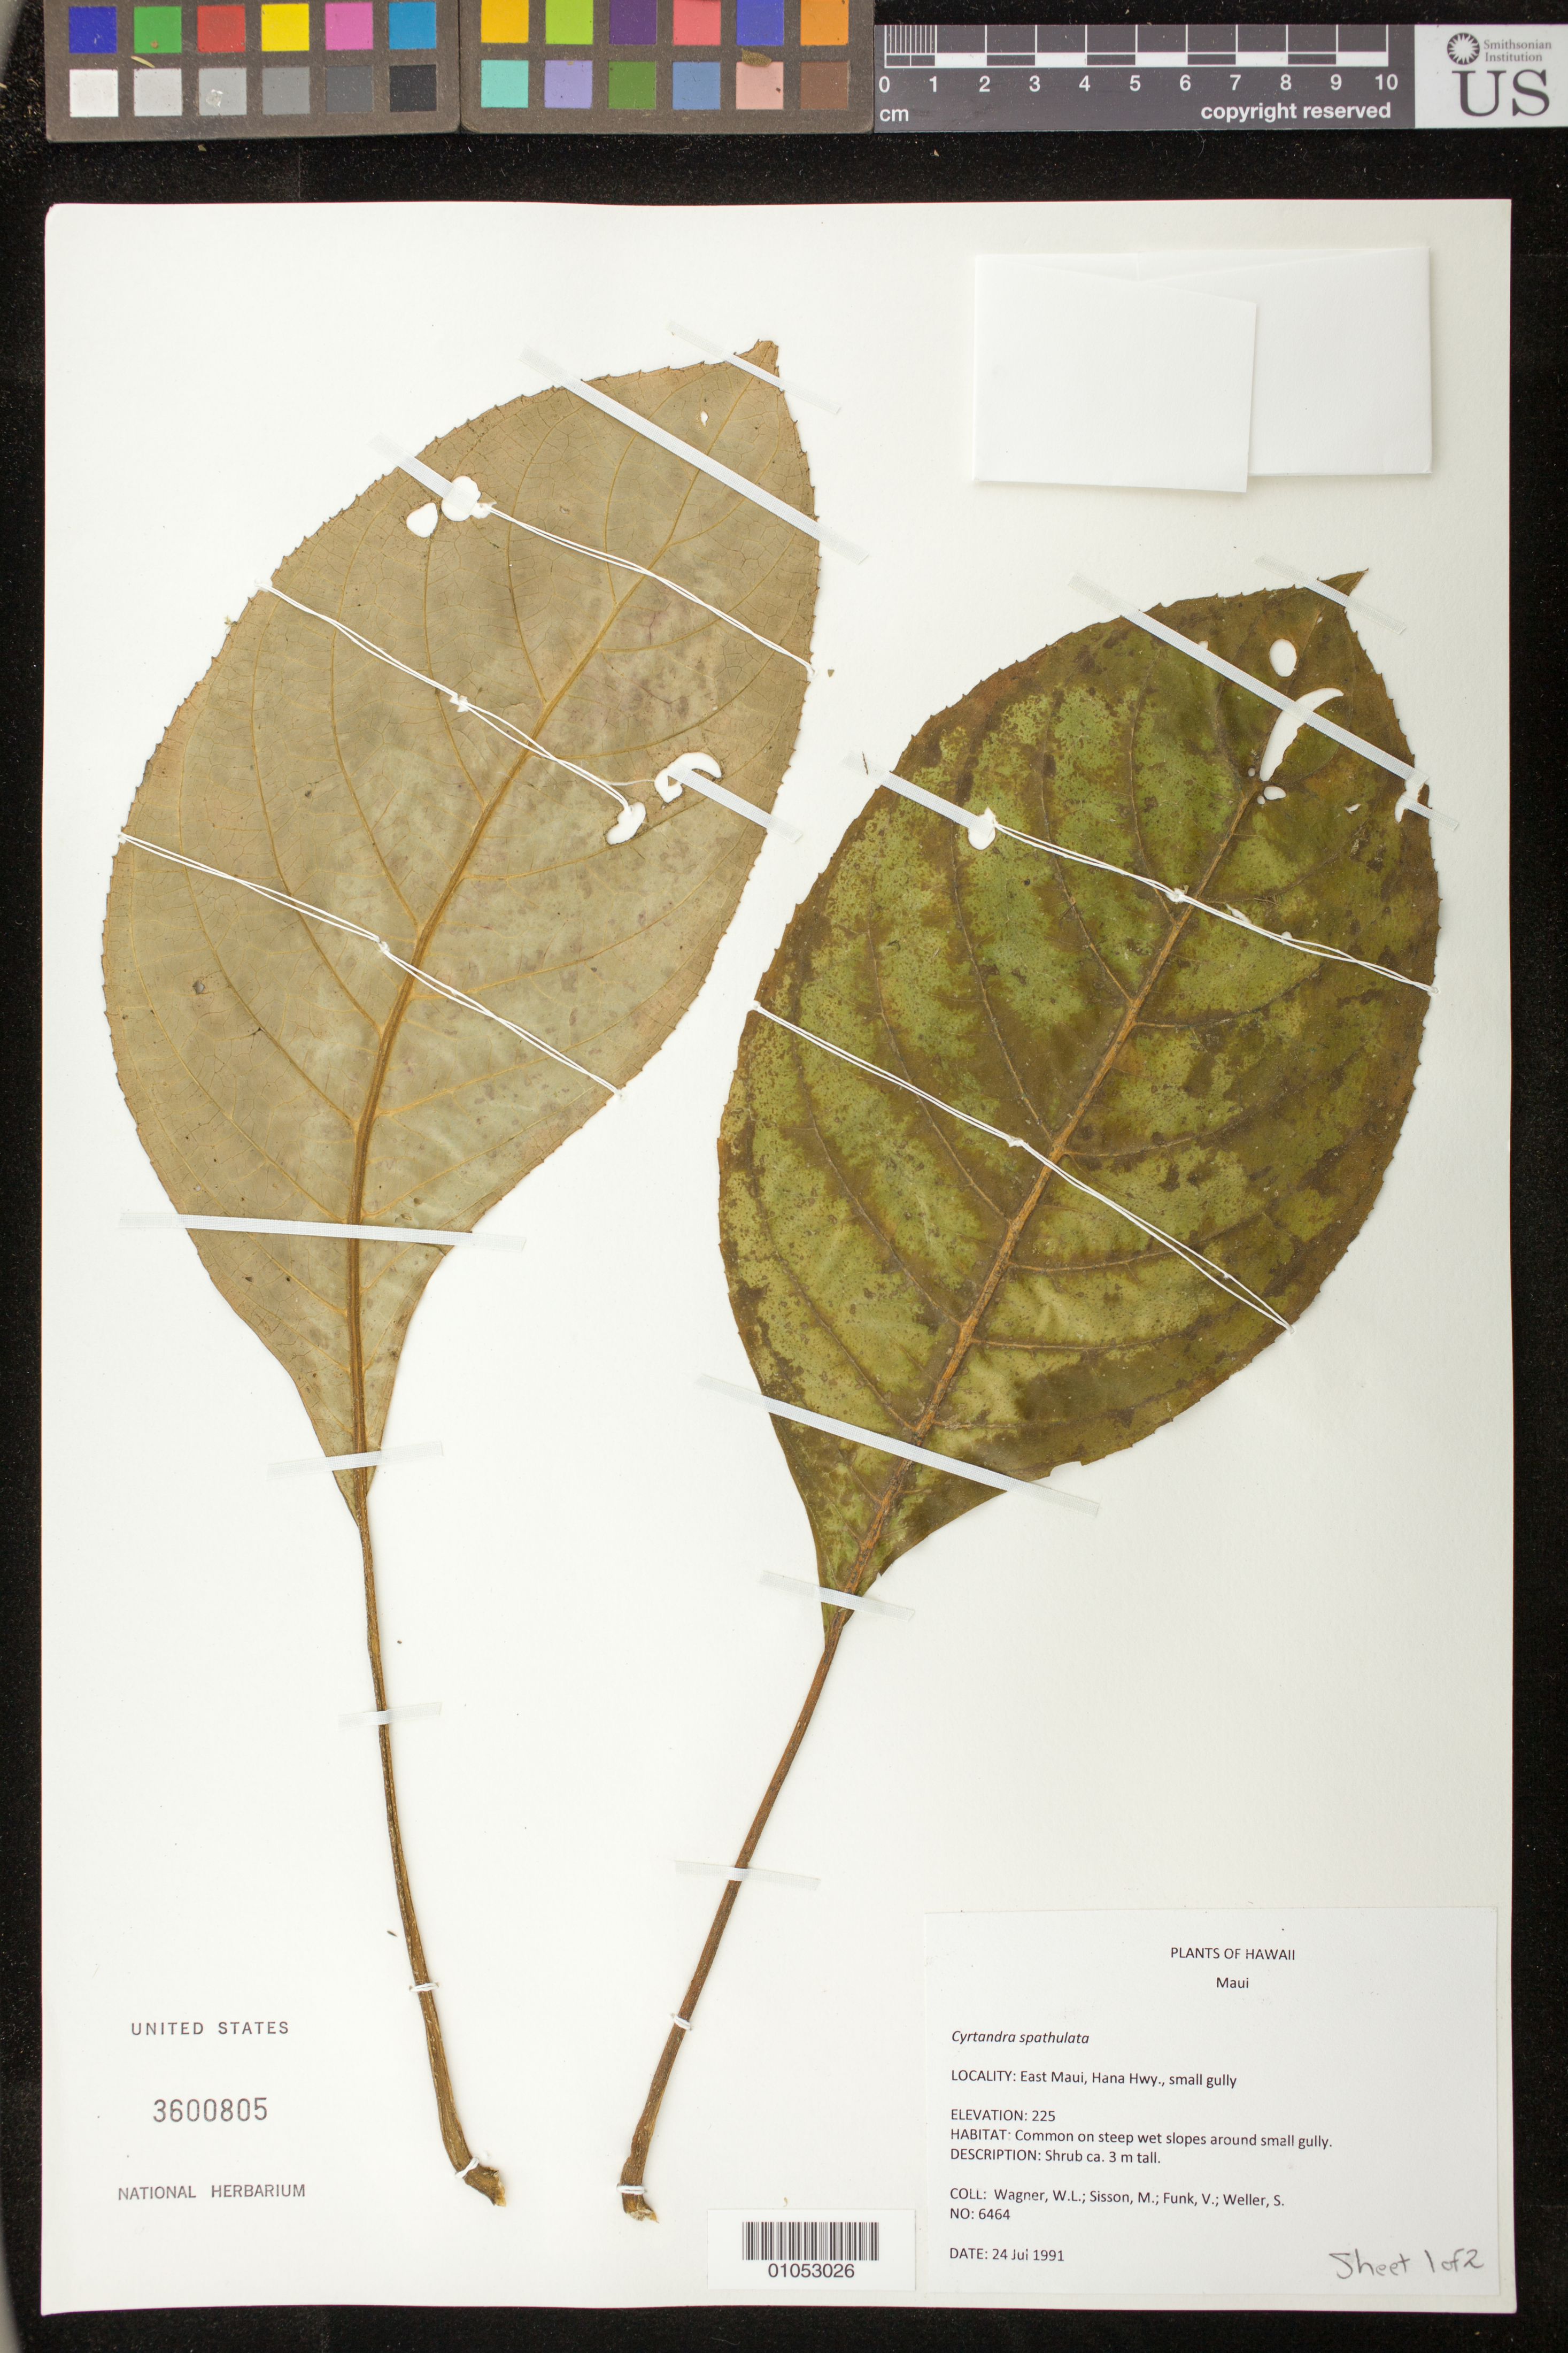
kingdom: Plantae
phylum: Tracheophyta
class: Magnoliopsida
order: Lamiales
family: Gesneriaceae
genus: Cyrtandra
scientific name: Cyrtandra spathulata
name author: H. St. John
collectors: W. L. Wagner, M. Sisson, V. Funk & S. G. Weller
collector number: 6464 - Sheet 1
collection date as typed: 24 Jul 1991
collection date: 1991-07-24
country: United States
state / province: Hawaii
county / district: Maui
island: Maui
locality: East Maui, Hana Hwy., small gully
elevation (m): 225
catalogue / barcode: US 3600805